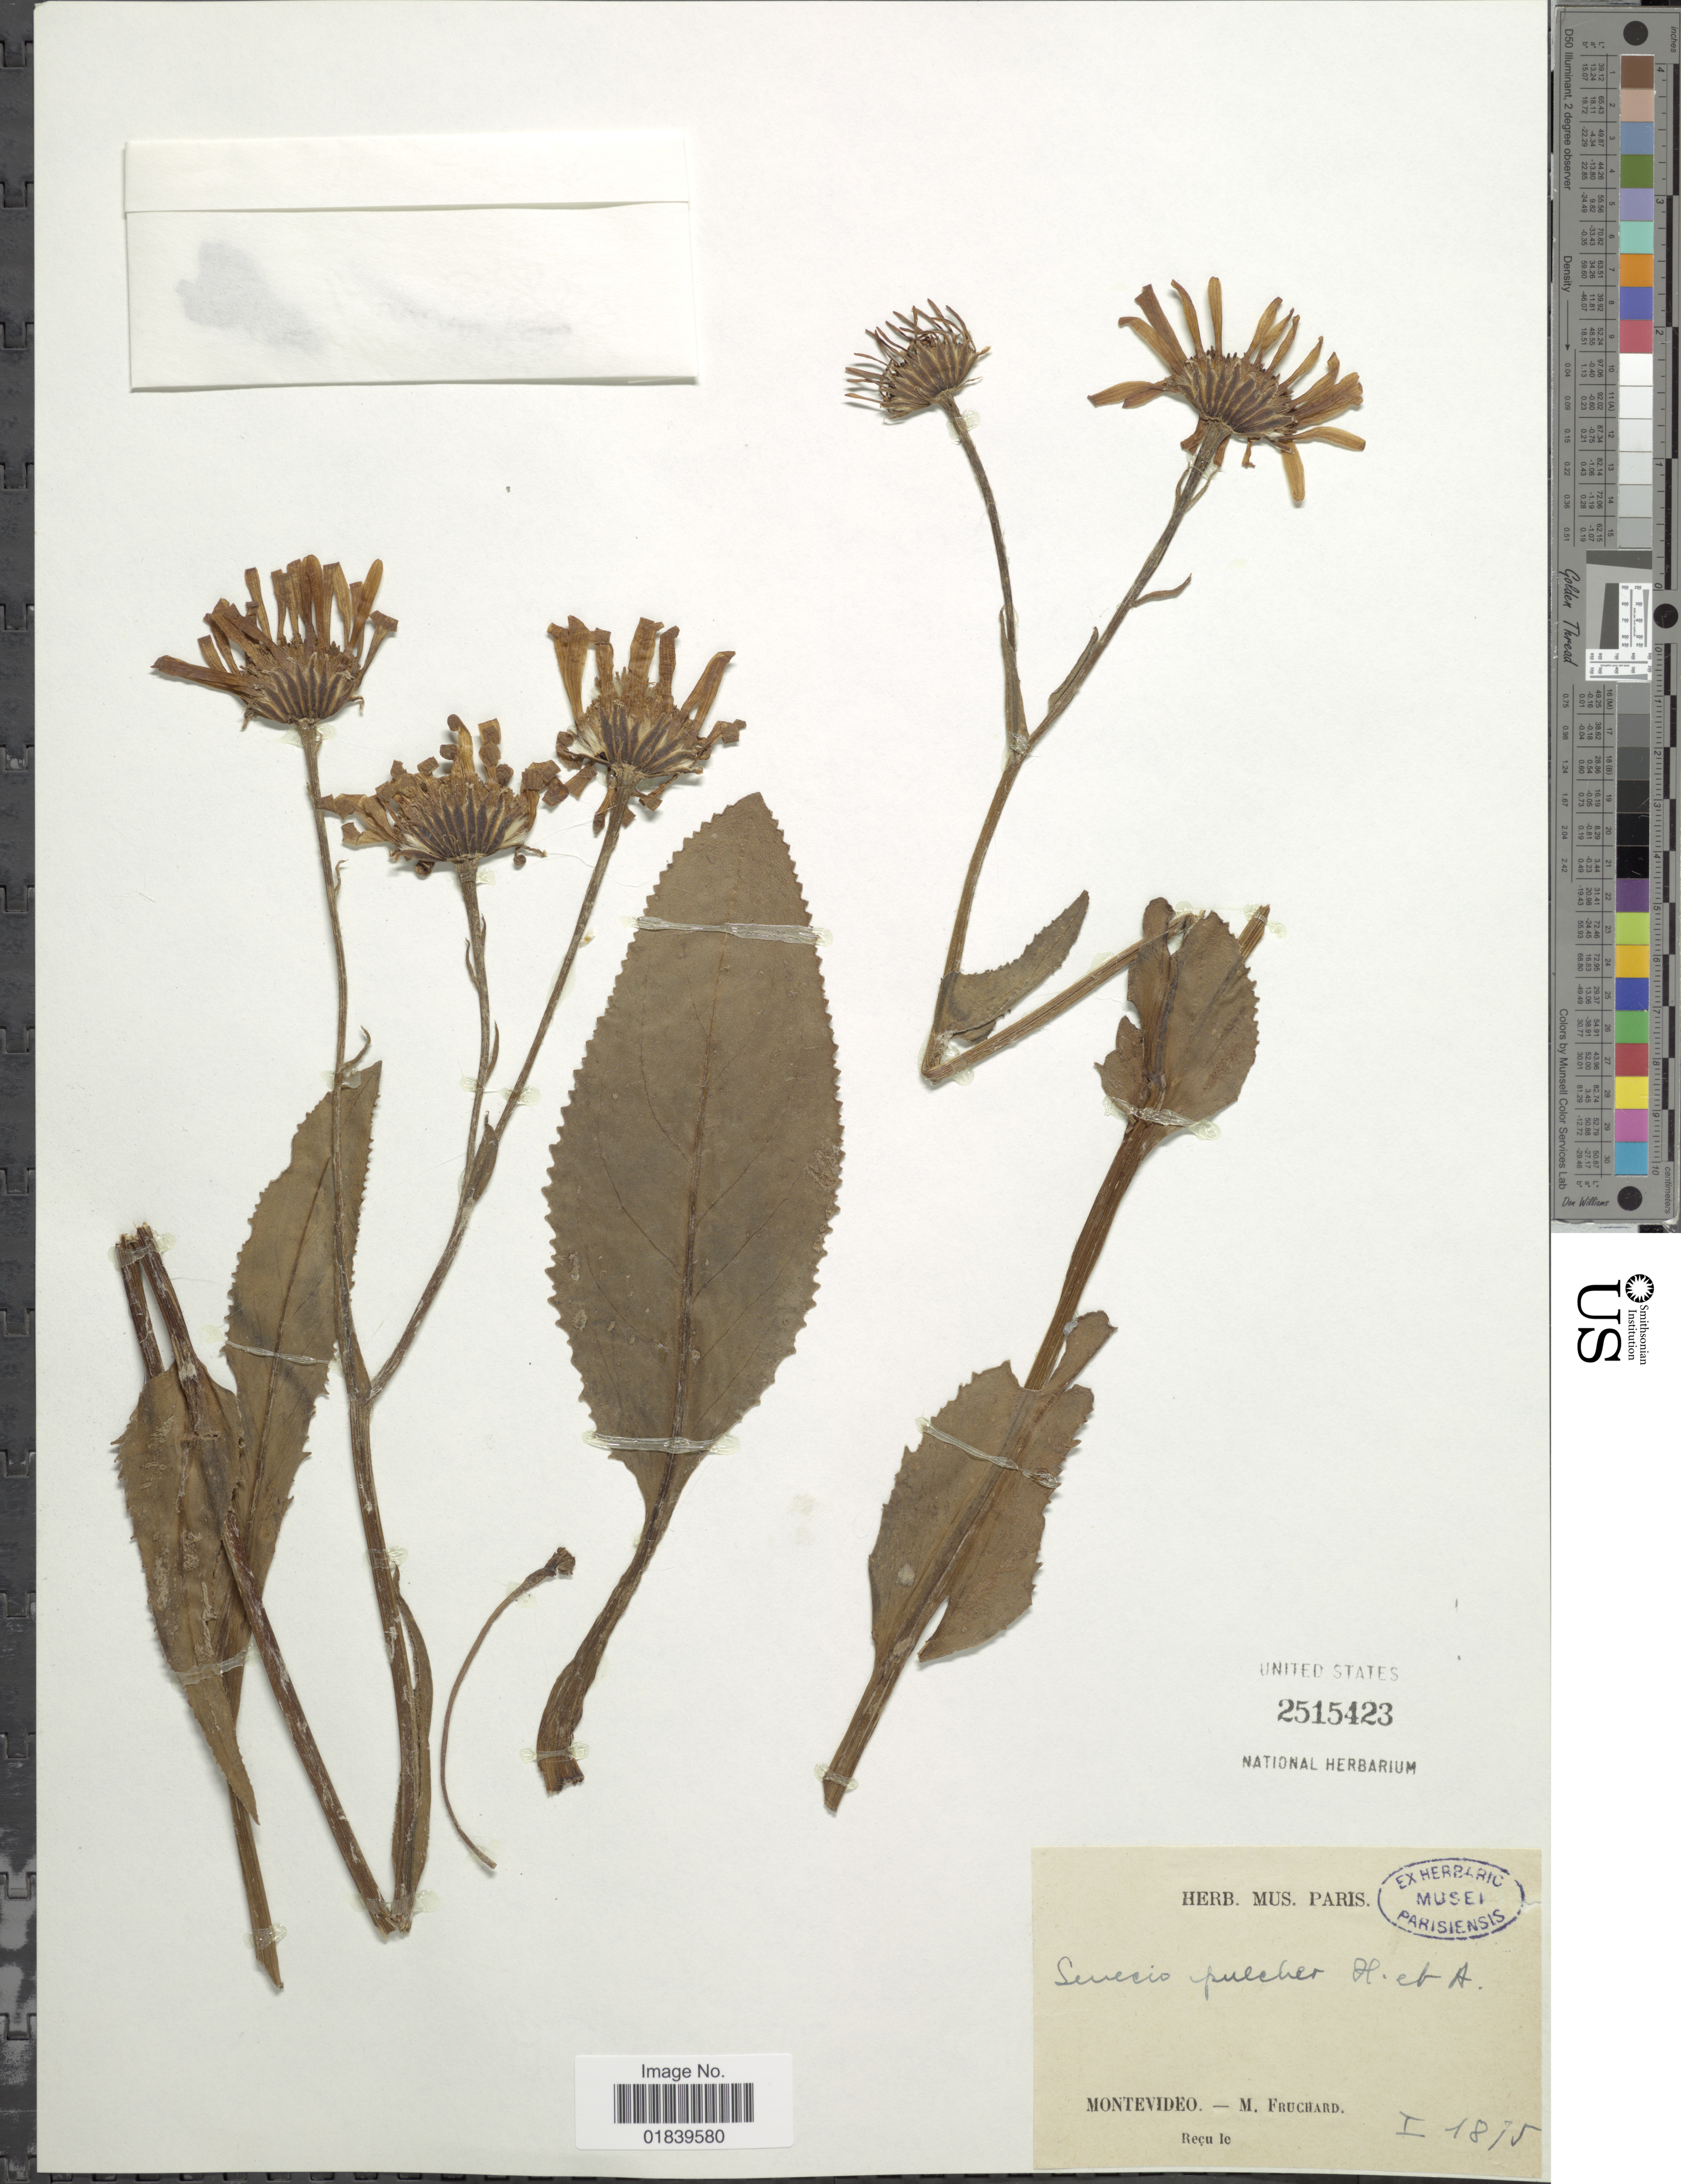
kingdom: Plantae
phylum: Tracheophyta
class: Magnoliopsida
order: Asterales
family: Asteraceae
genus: Senecio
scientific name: Senecio pulcher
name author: Hook. & Arn.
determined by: Salomon, Luciana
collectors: M. Fruchard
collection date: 1875-01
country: Uruguay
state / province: Montevideo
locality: Montevideo,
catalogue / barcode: US 2515423